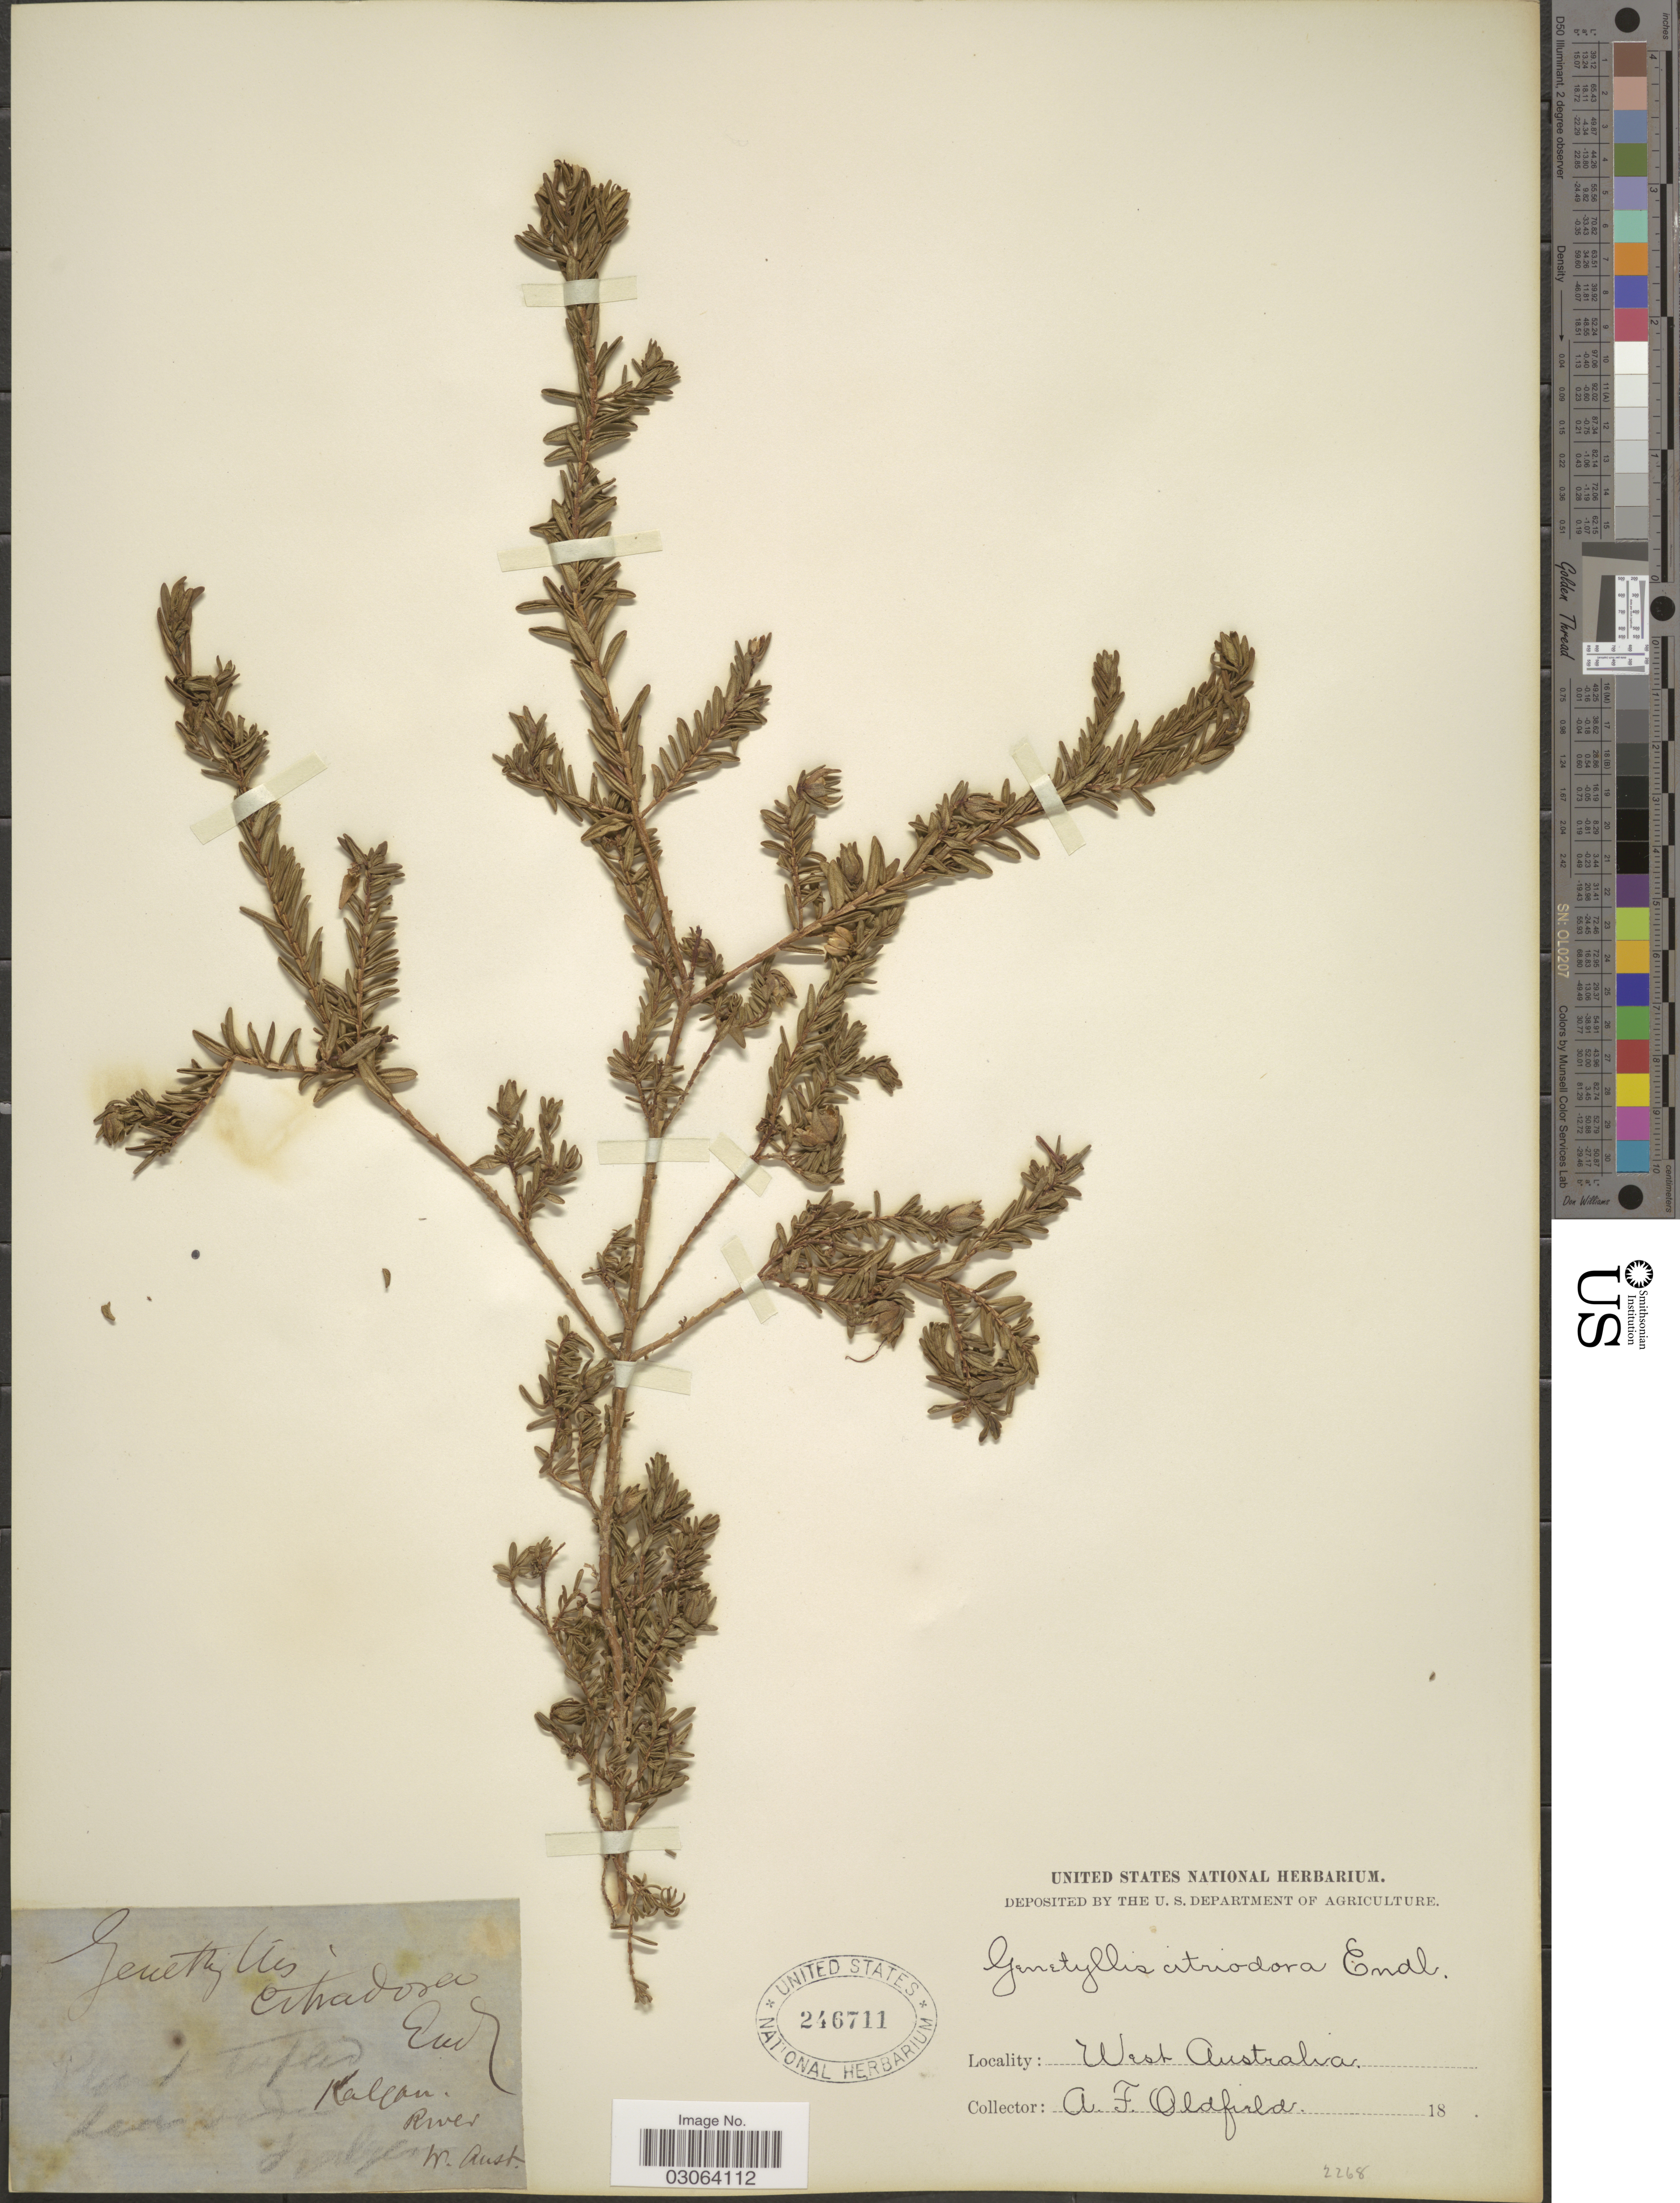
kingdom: Plantae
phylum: Tracheophyta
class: Magnoliopsida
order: Myrtales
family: Myrtaceae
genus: Darwinia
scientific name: Darwinia citriodora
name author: Benth.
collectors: A. Oldfield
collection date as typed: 18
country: Australia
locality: Kallan River. W. Aust.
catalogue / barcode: US 246711